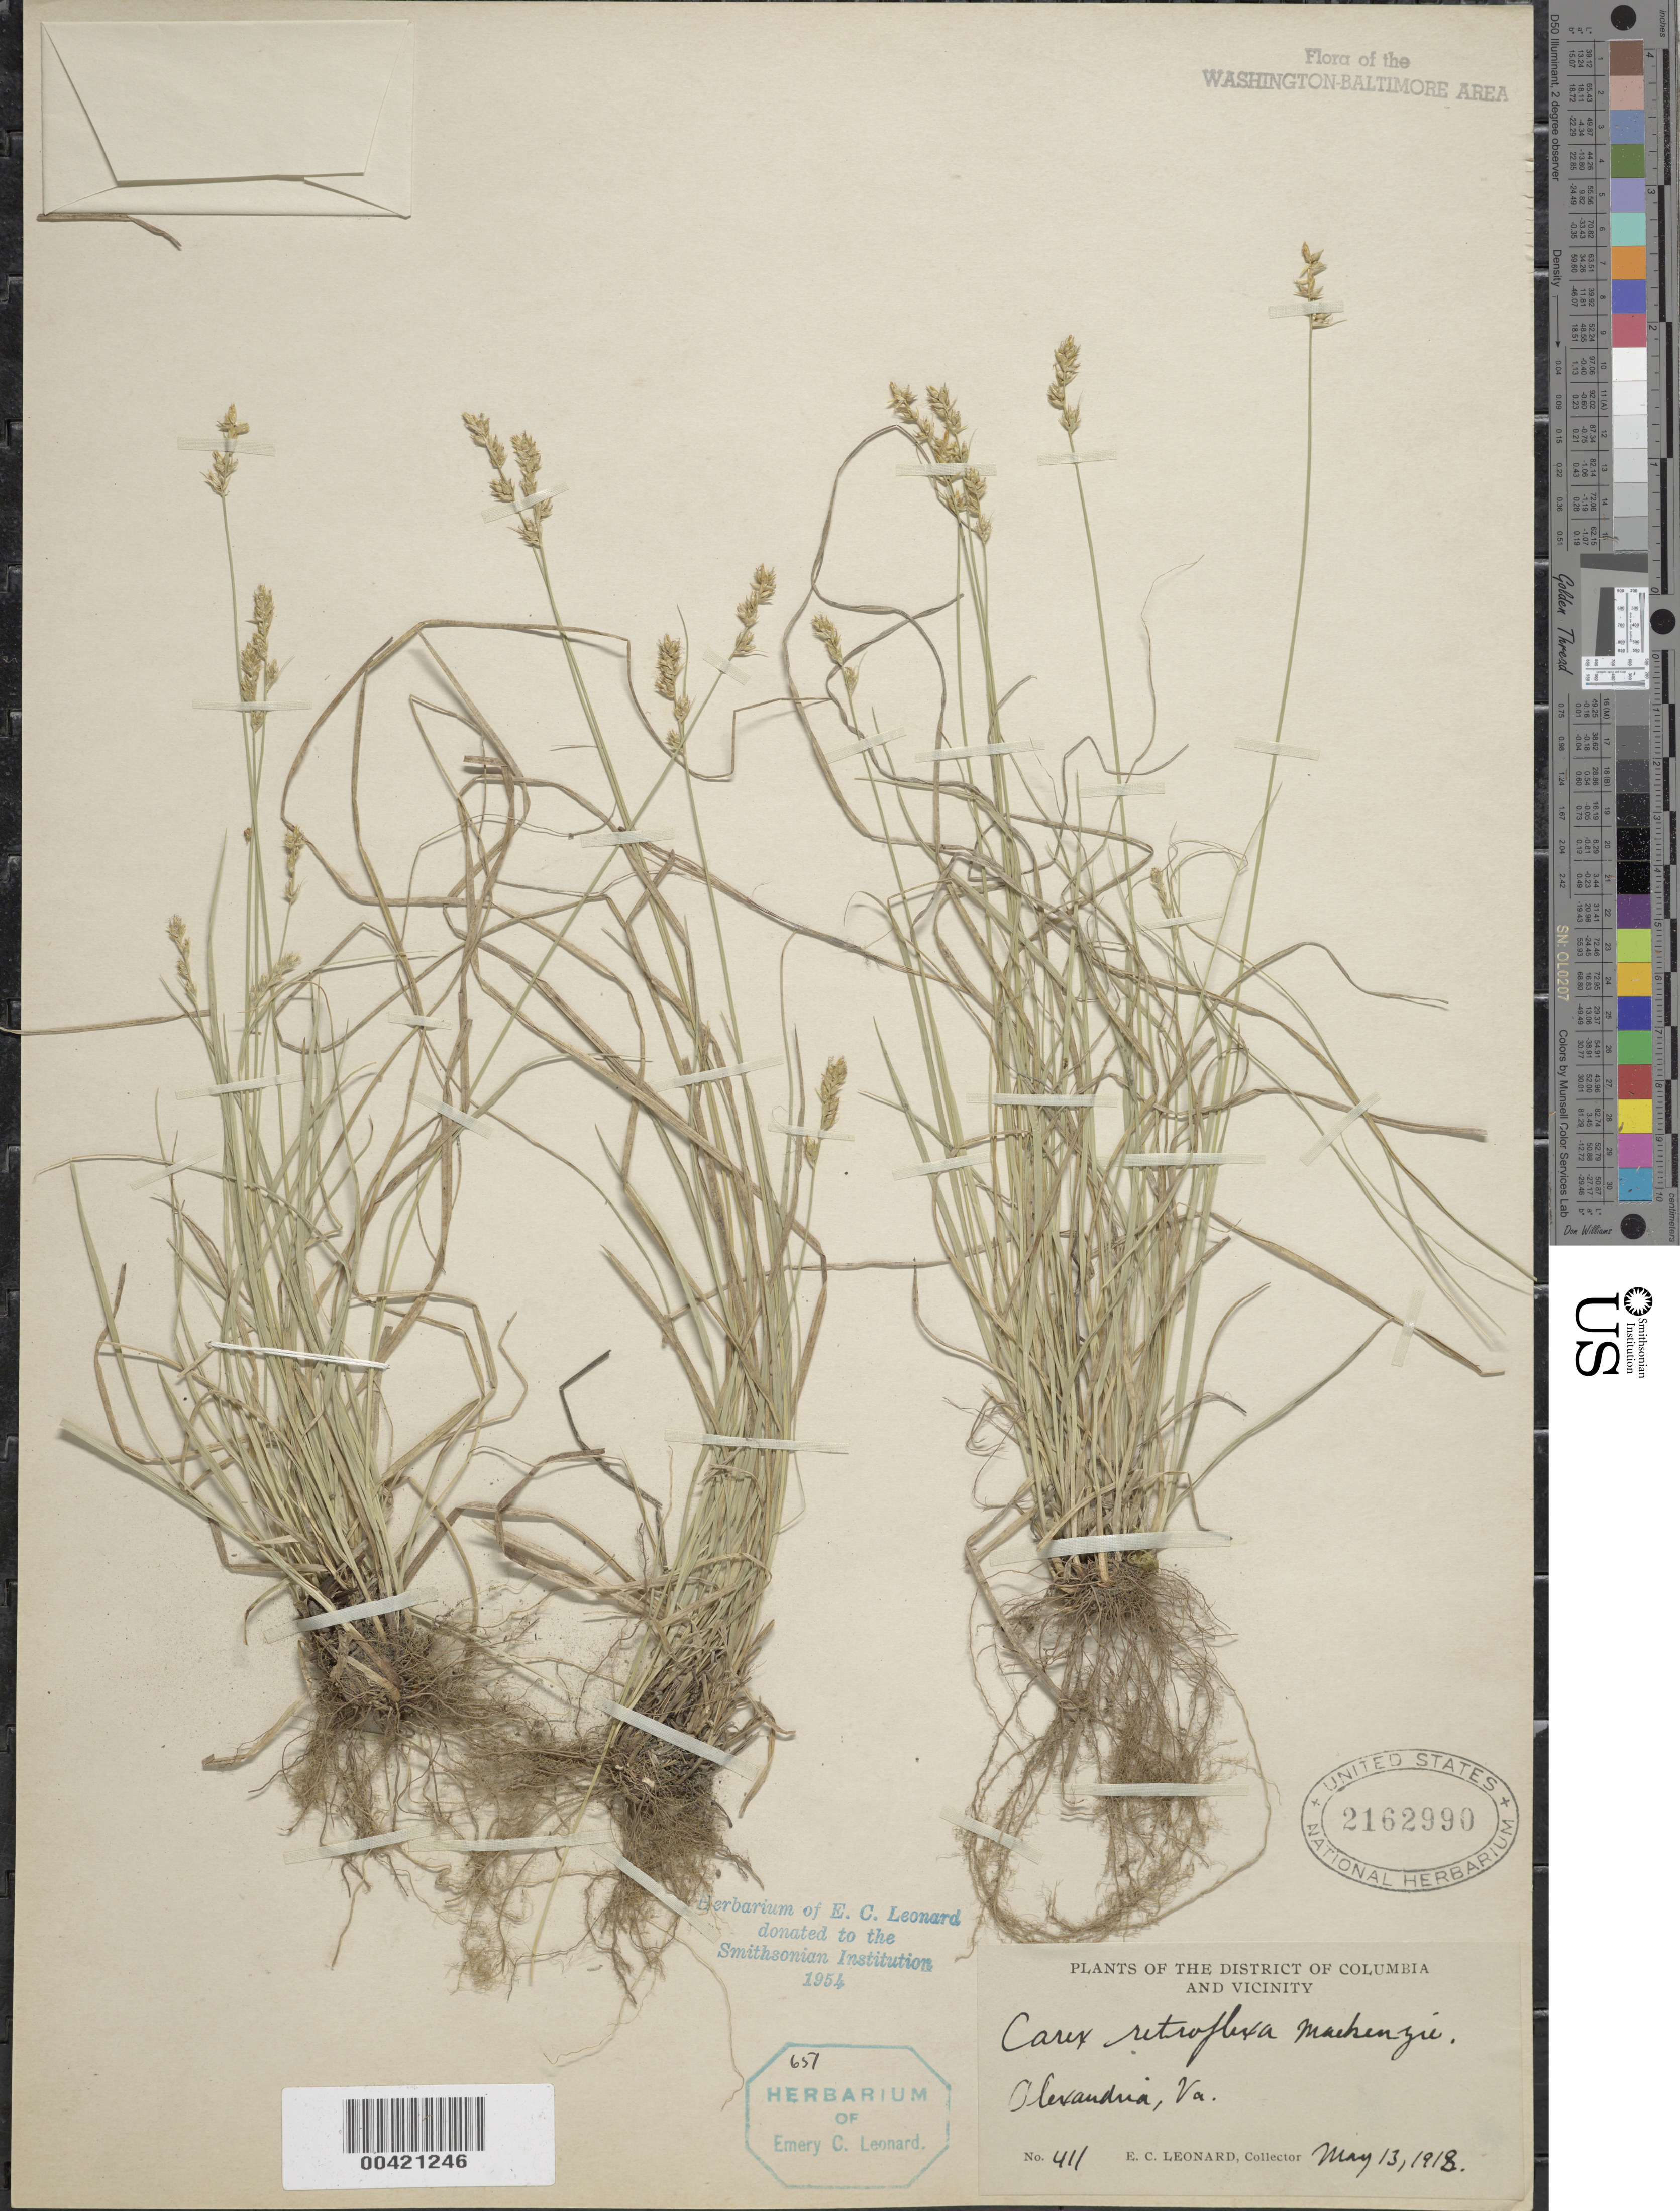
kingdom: Plantae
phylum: Tracheophyta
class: Liliopsida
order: Poales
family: Cyperaceae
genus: Carex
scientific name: Carex retroflexa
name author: Muhl. ex Willd.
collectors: E. C. Leonard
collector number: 411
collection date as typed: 13 May 1918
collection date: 1918-05-13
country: United States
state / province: Virginia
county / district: City of Alexandria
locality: Alexandria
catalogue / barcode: US 2162990